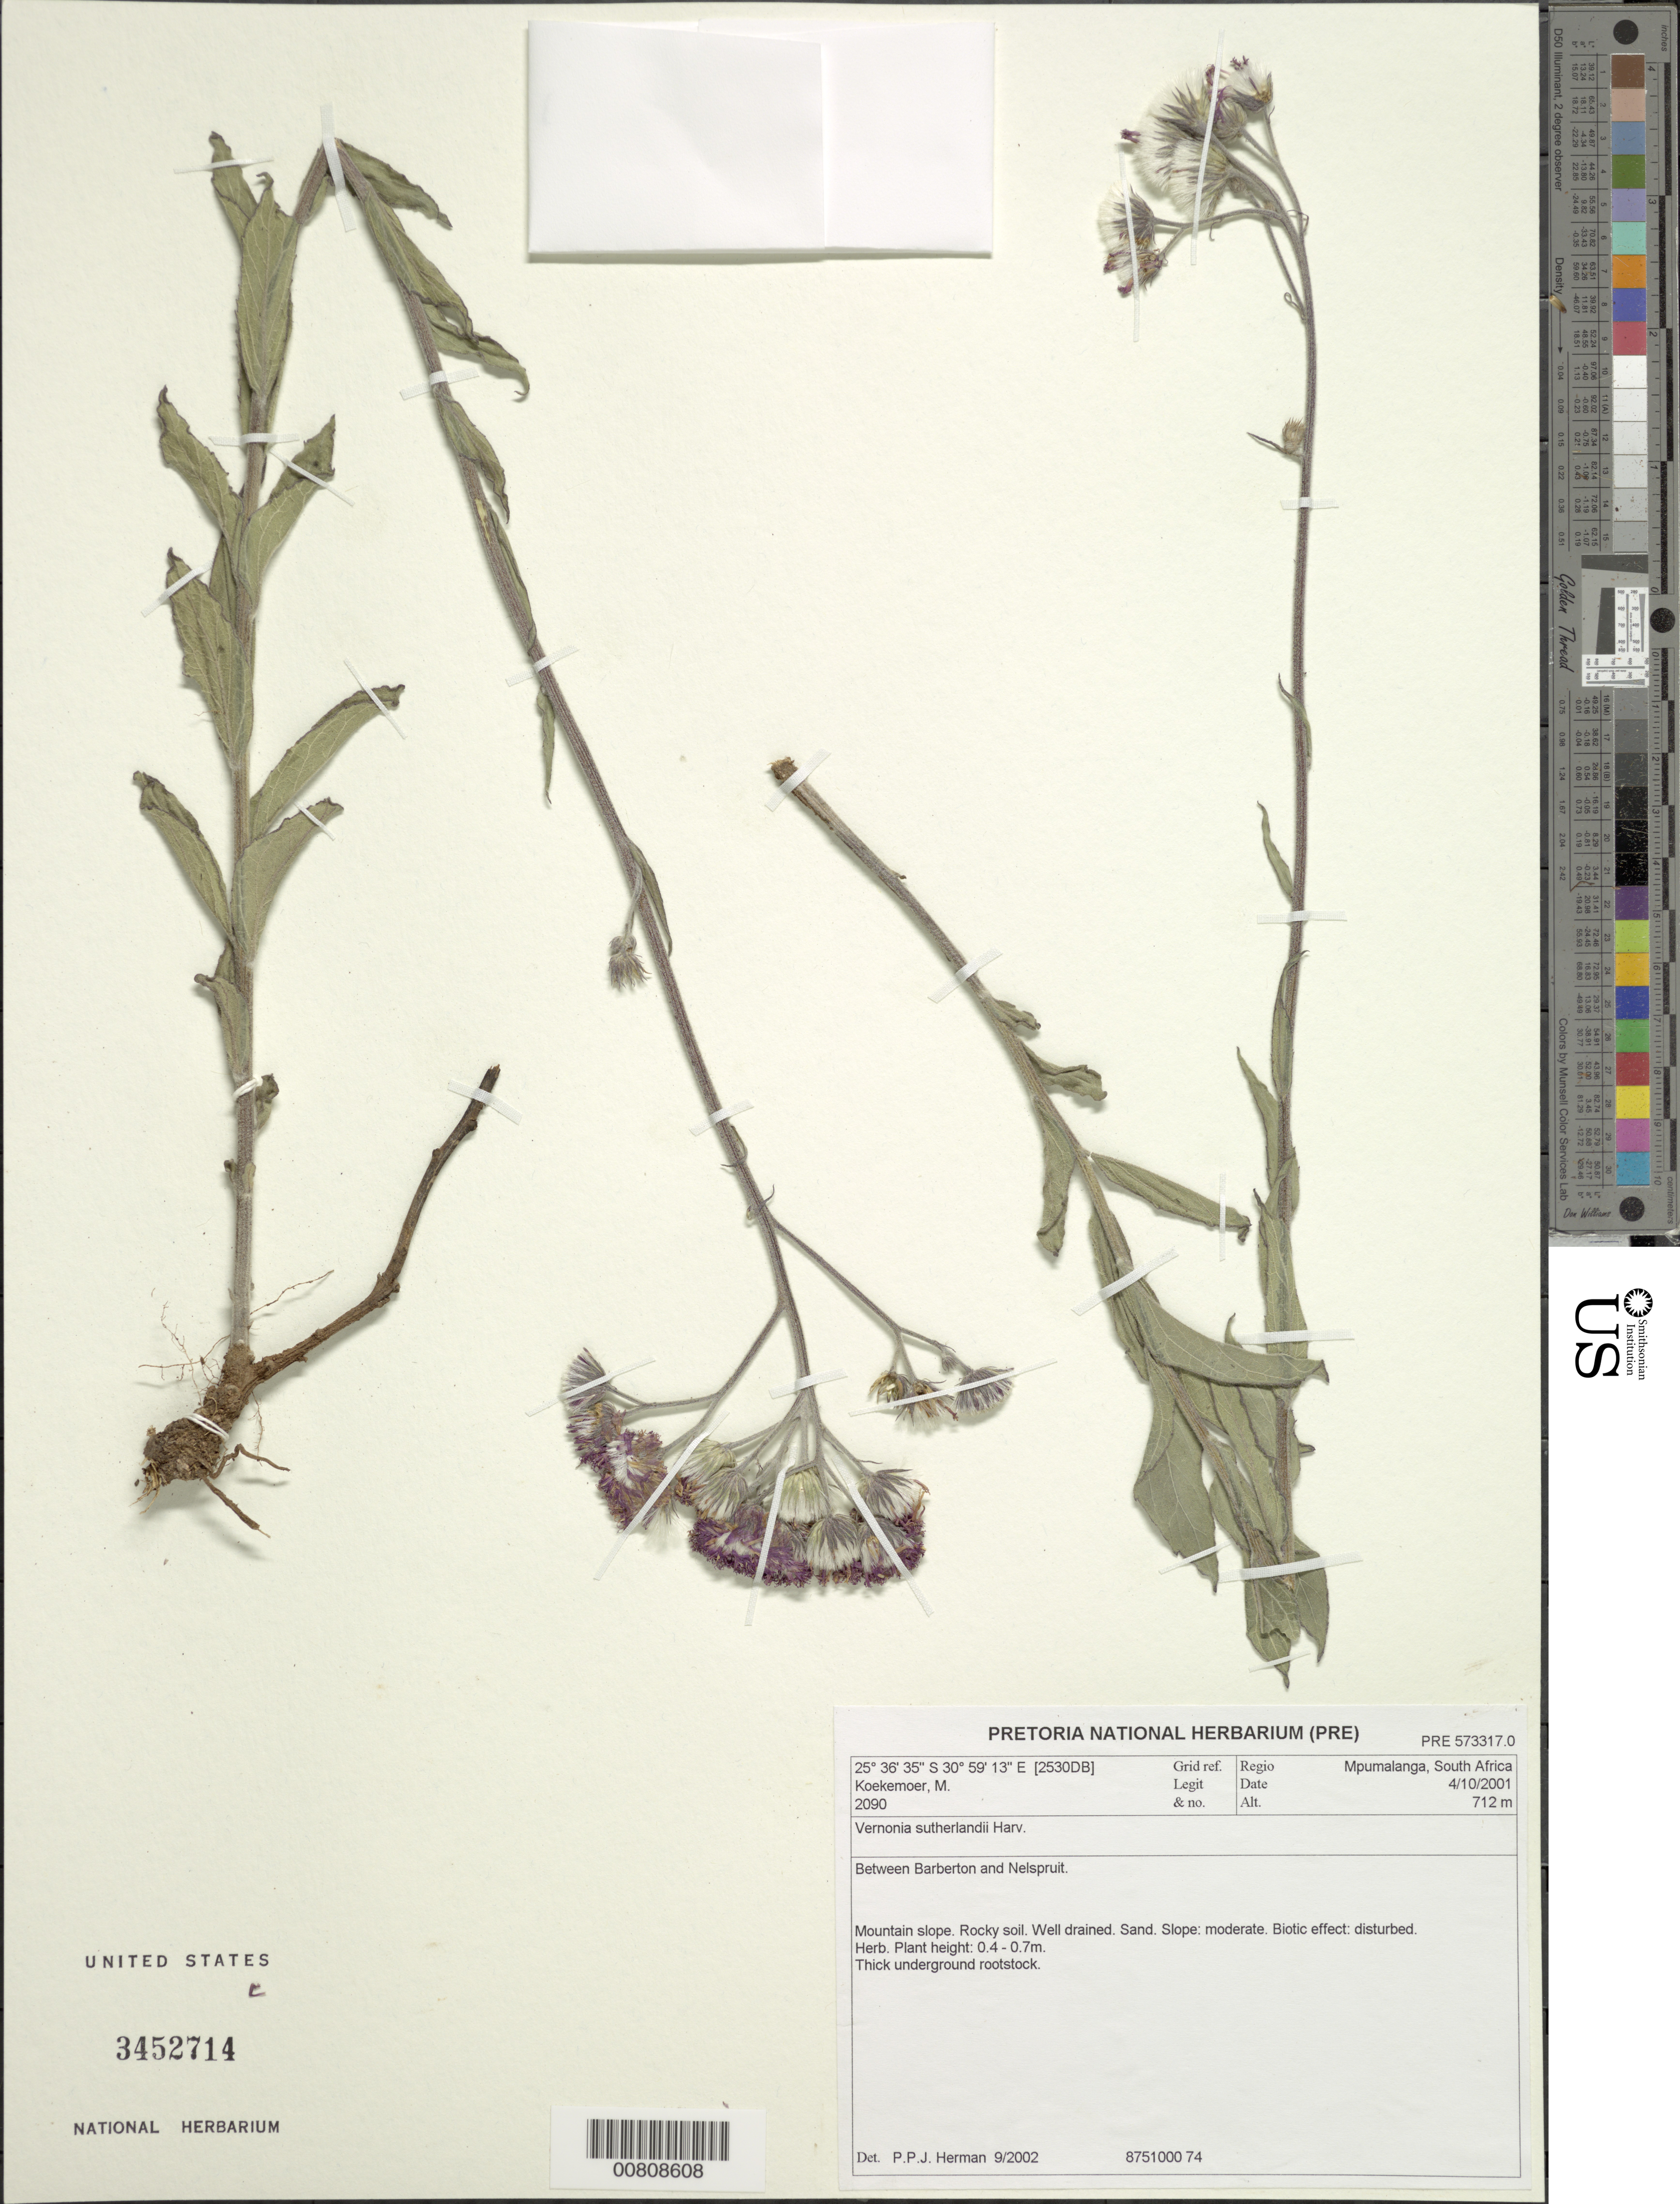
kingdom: Plantae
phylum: Tracheophyta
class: Magnoliopsida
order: Asterales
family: Asteraceae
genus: Hilliardiella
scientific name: Hilliardiella sutherlandii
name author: (Harv. in Harv. & Sond.) H. Rob.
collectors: M. Koekemoer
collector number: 2090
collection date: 2001-10-04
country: South Africa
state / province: Mpumalanga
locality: between Barberton and Nelspruit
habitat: Mountain slope, rocky soil, well-drained, sand, moderate slope, disturbed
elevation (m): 712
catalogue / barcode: US 3452714